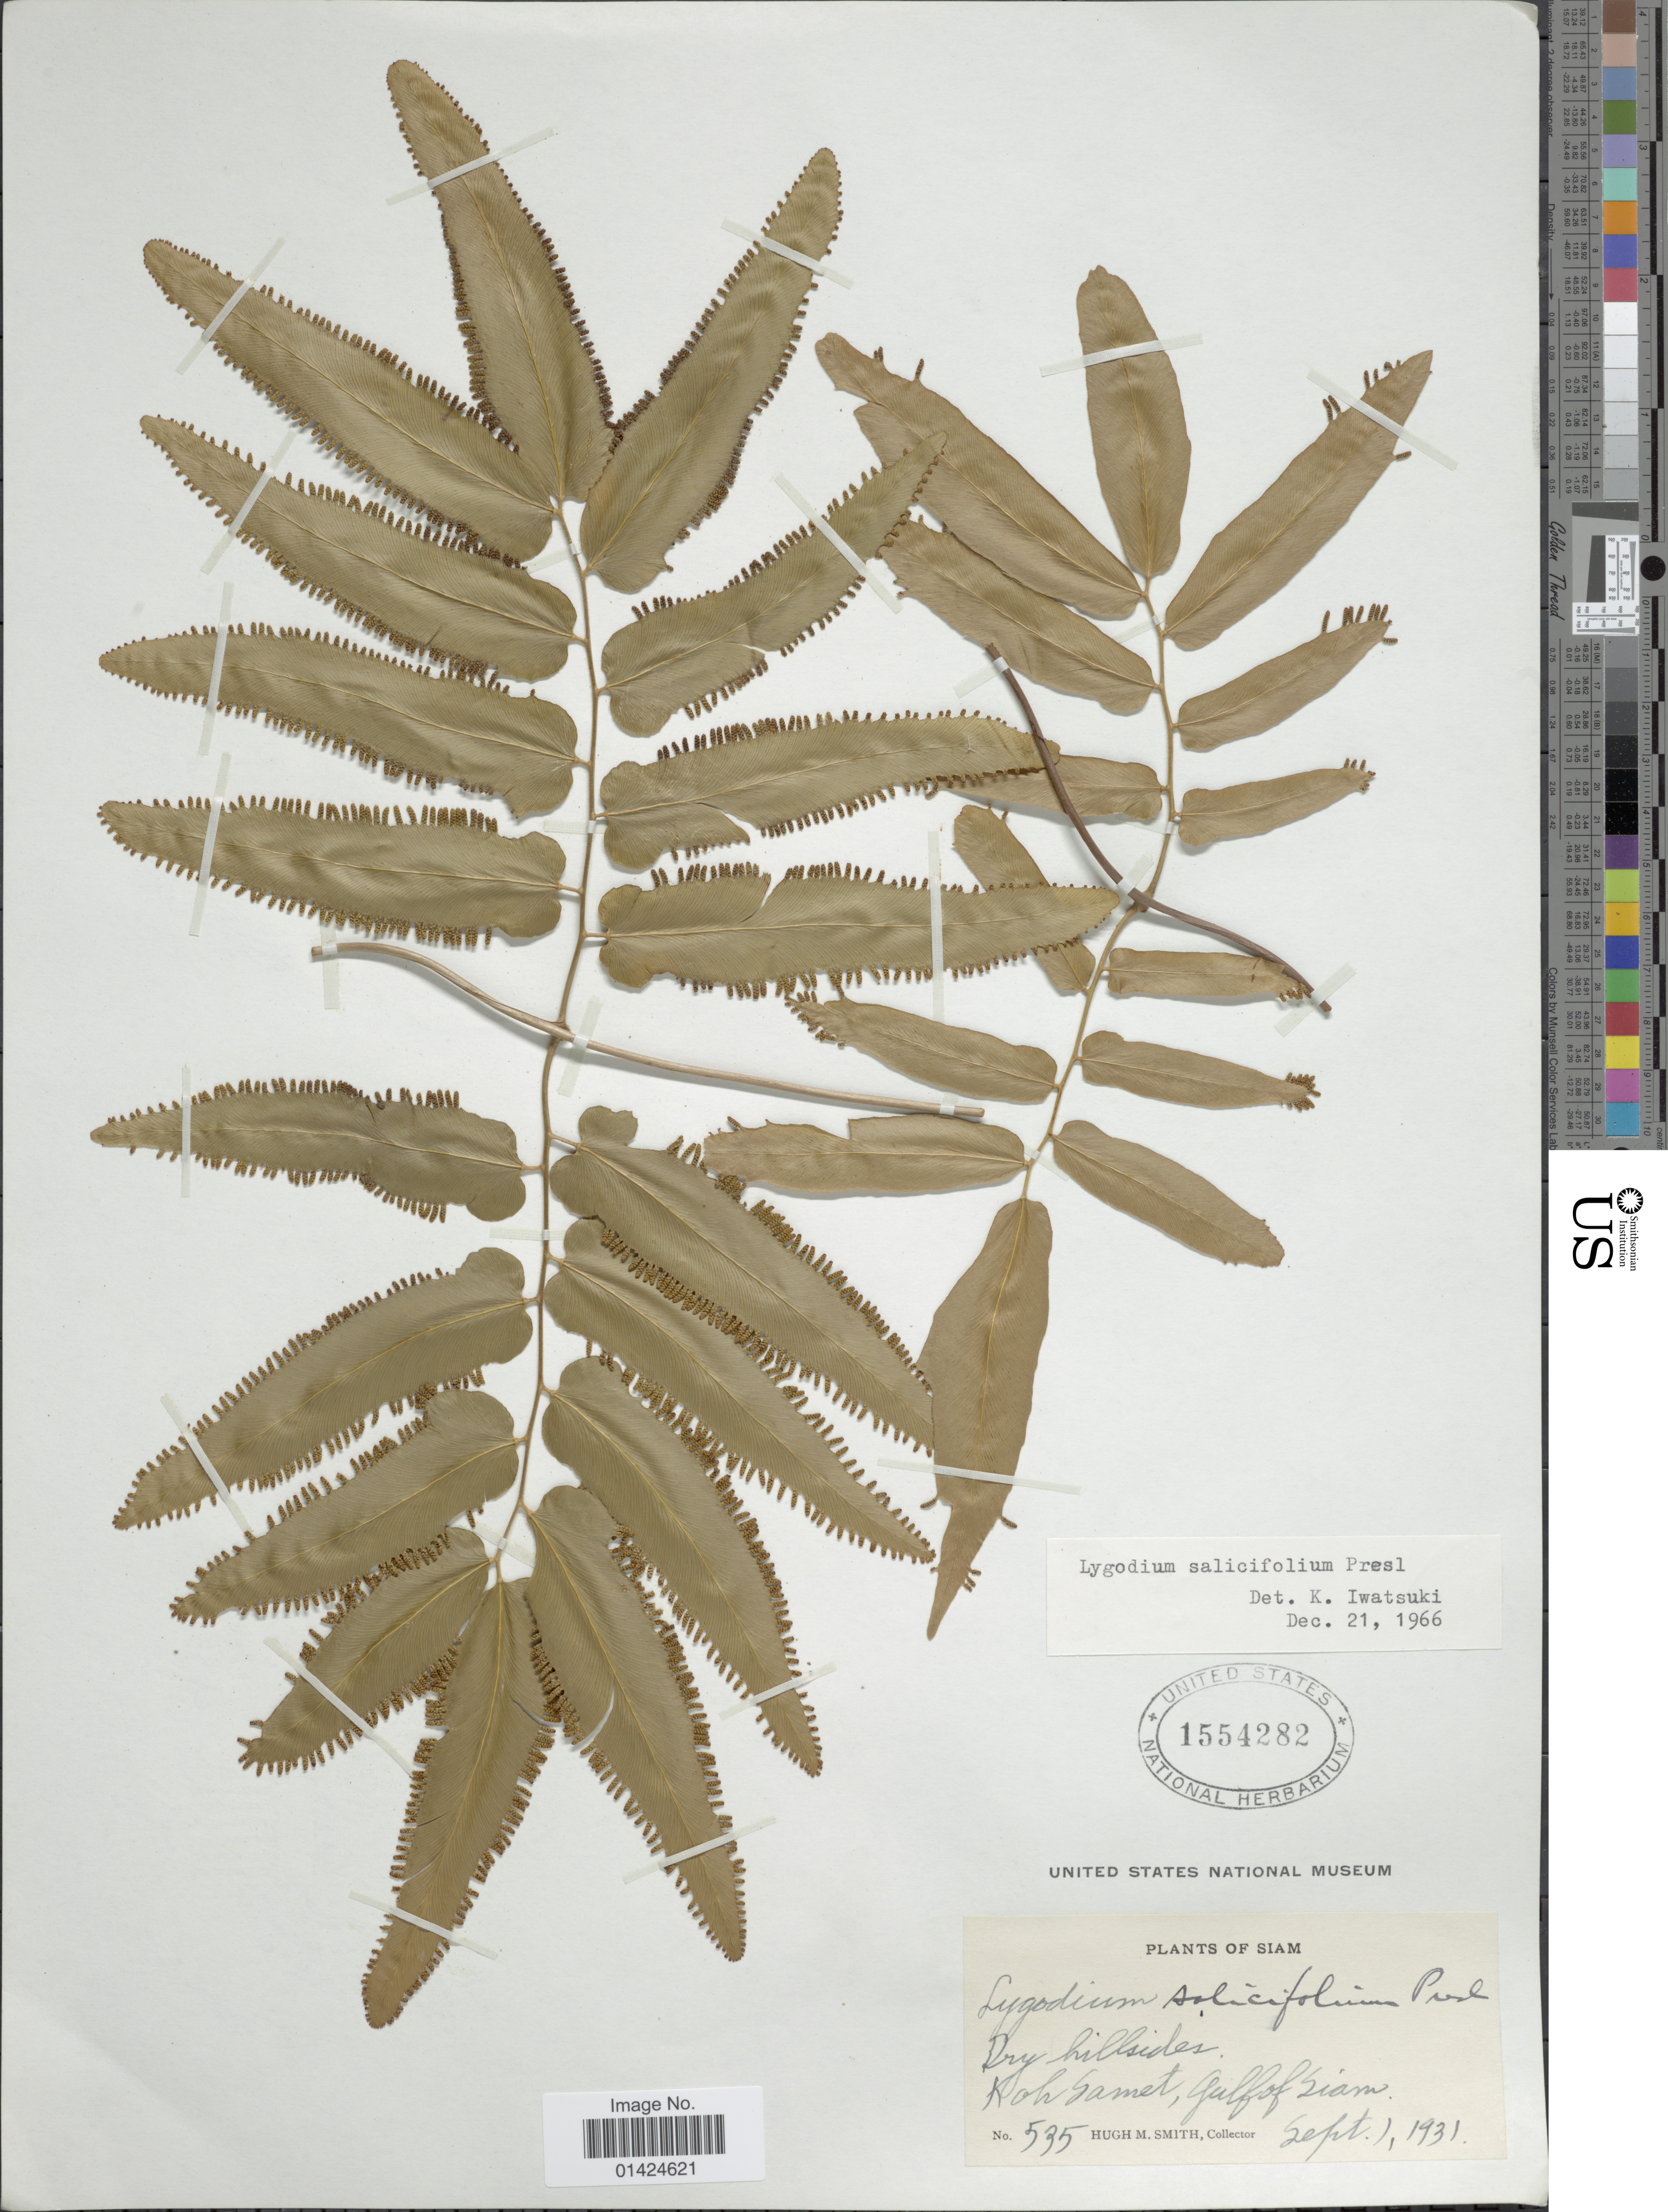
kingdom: Plantae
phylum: Tracheophyta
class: Polypodiopsida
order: Schizaeales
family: Lygodiaceae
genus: Lygodium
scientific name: Lygodium sailcifolium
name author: C. Presl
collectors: H. M. Smith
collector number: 535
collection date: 1931-09-01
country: Thailand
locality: Koh Samet, Gulf of Siam.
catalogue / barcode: US 1554282